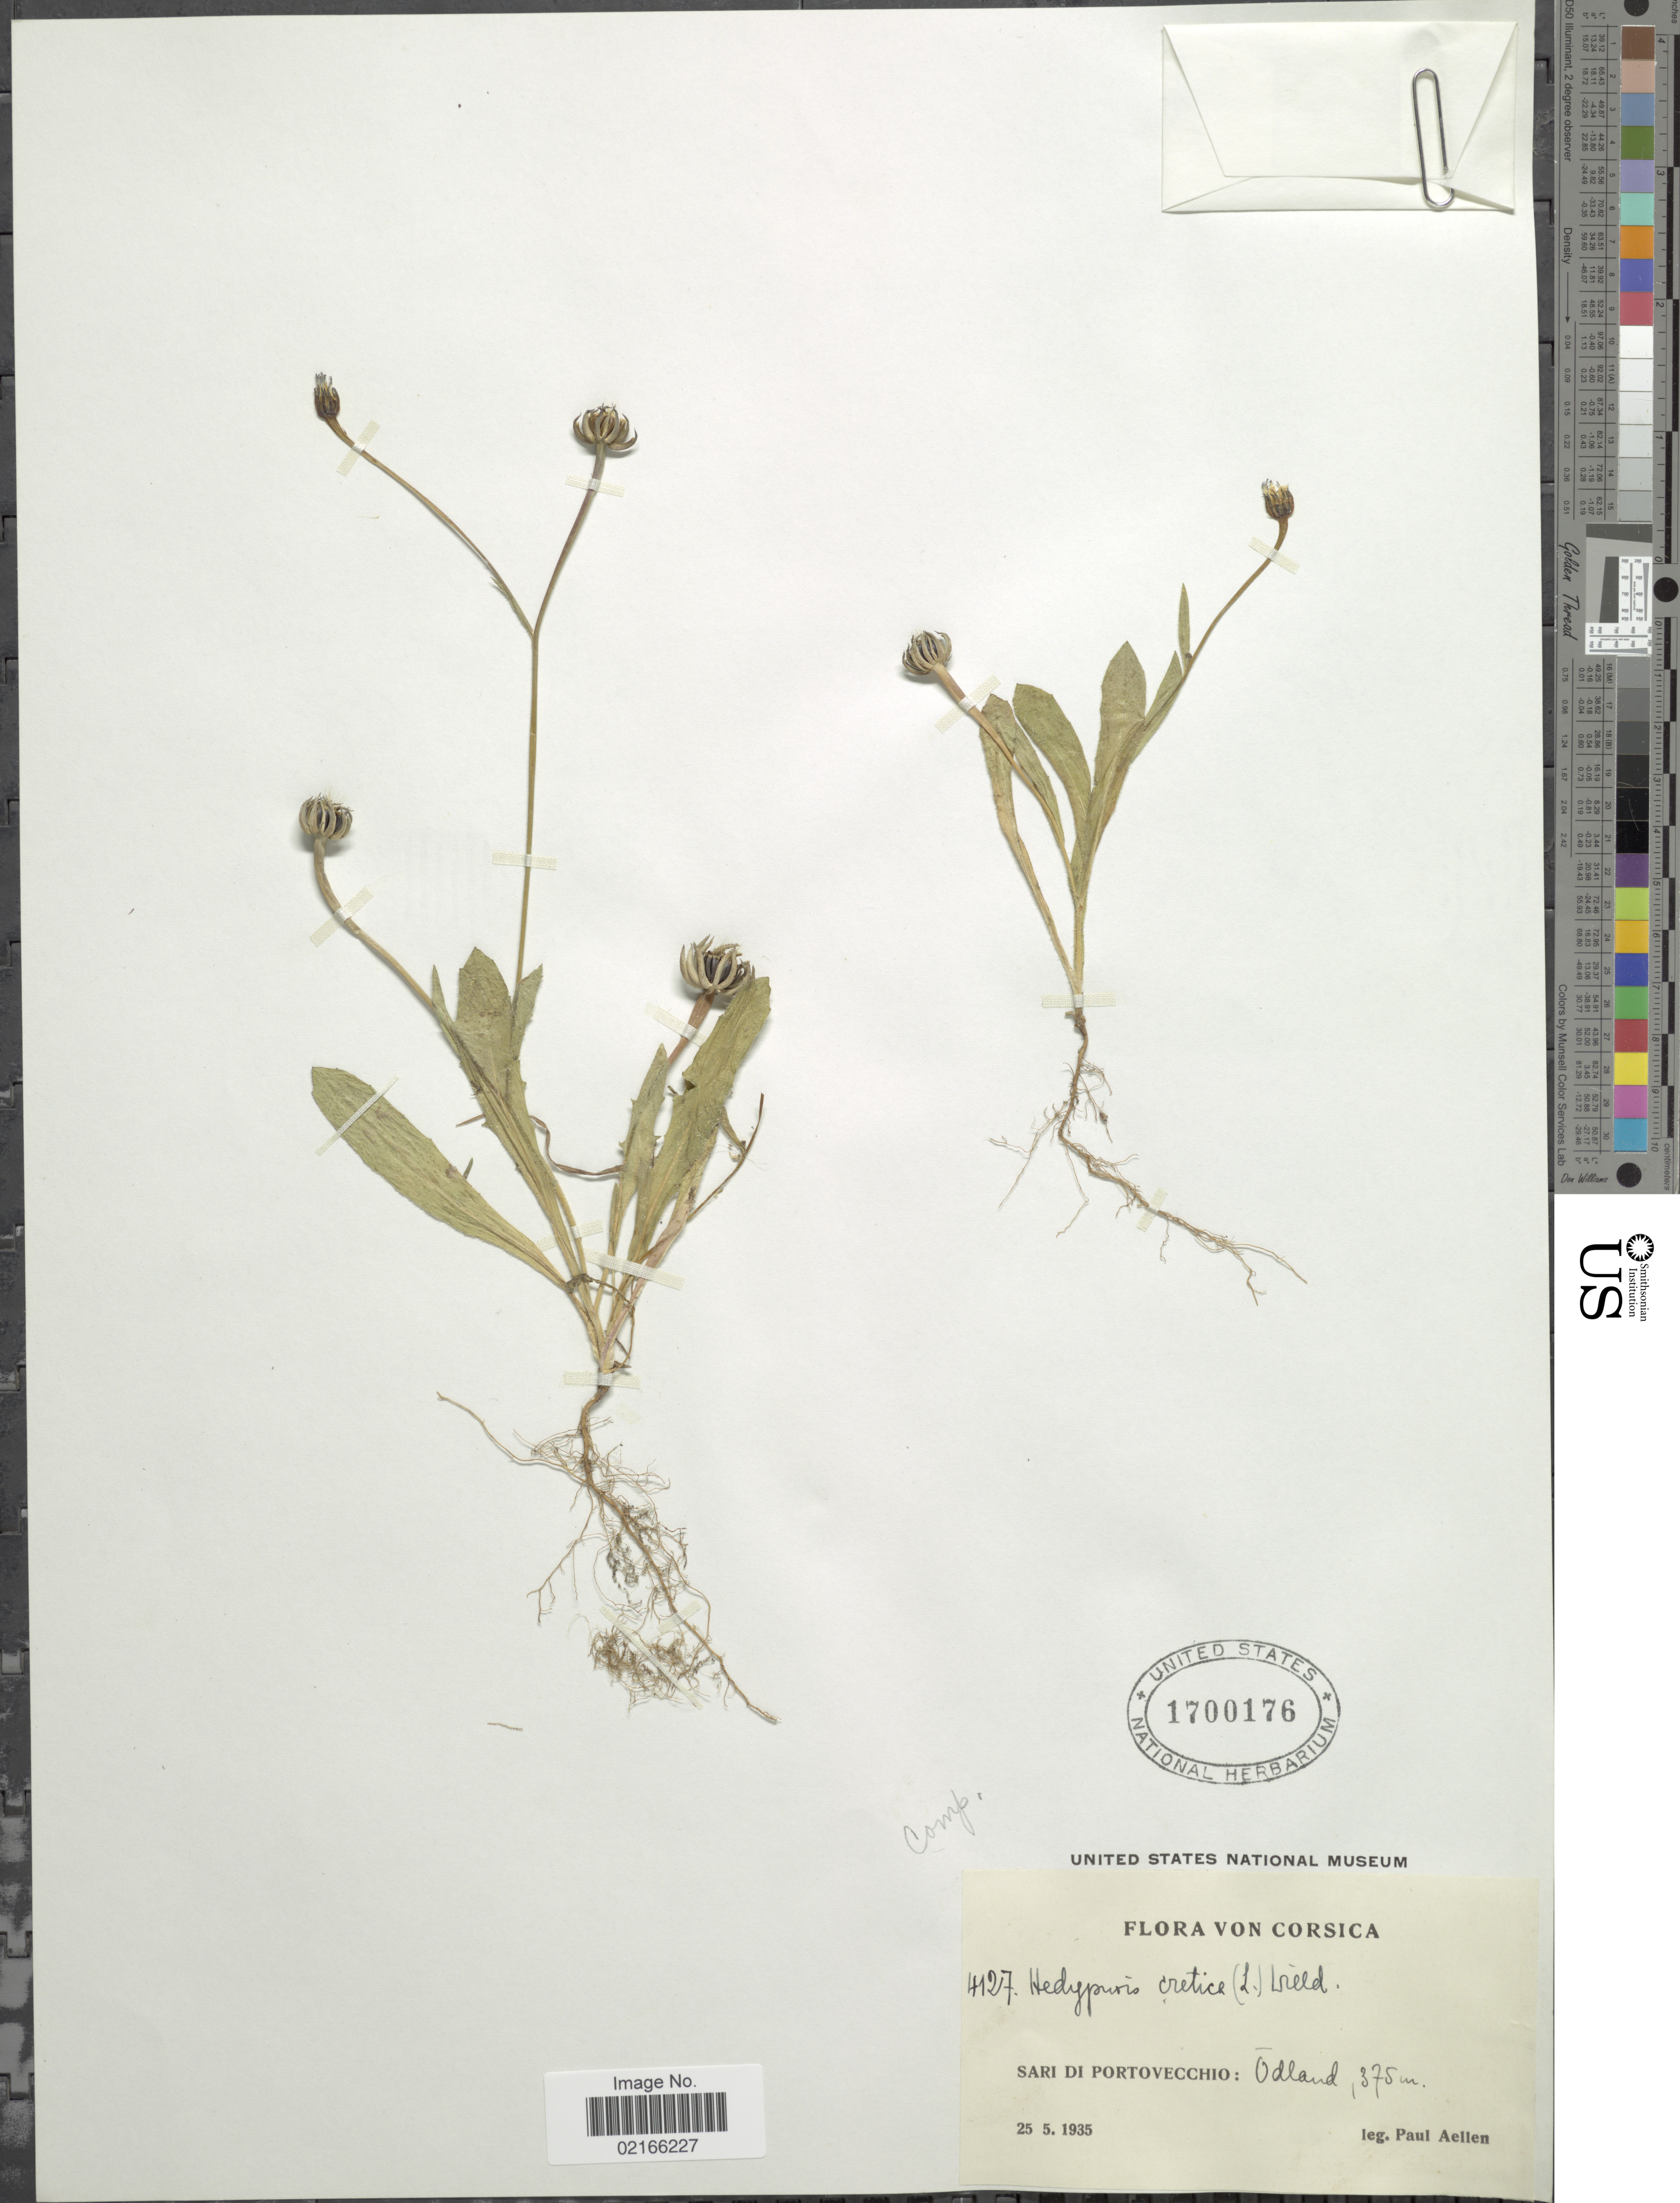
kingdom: Plantae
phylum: Tracheophyta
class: Magnoliopsida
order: Asterales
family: Asteraceae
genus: Hedypnois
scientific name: Hedypnois rhagadioloides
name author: (L.) F.W. Schmidt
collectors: P. Aellen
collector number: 4127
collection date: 1935-05-25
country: France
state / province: Corsica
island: Corse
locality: Sari di Portovecchio: Odland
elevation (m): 375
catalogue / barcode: US 1700176